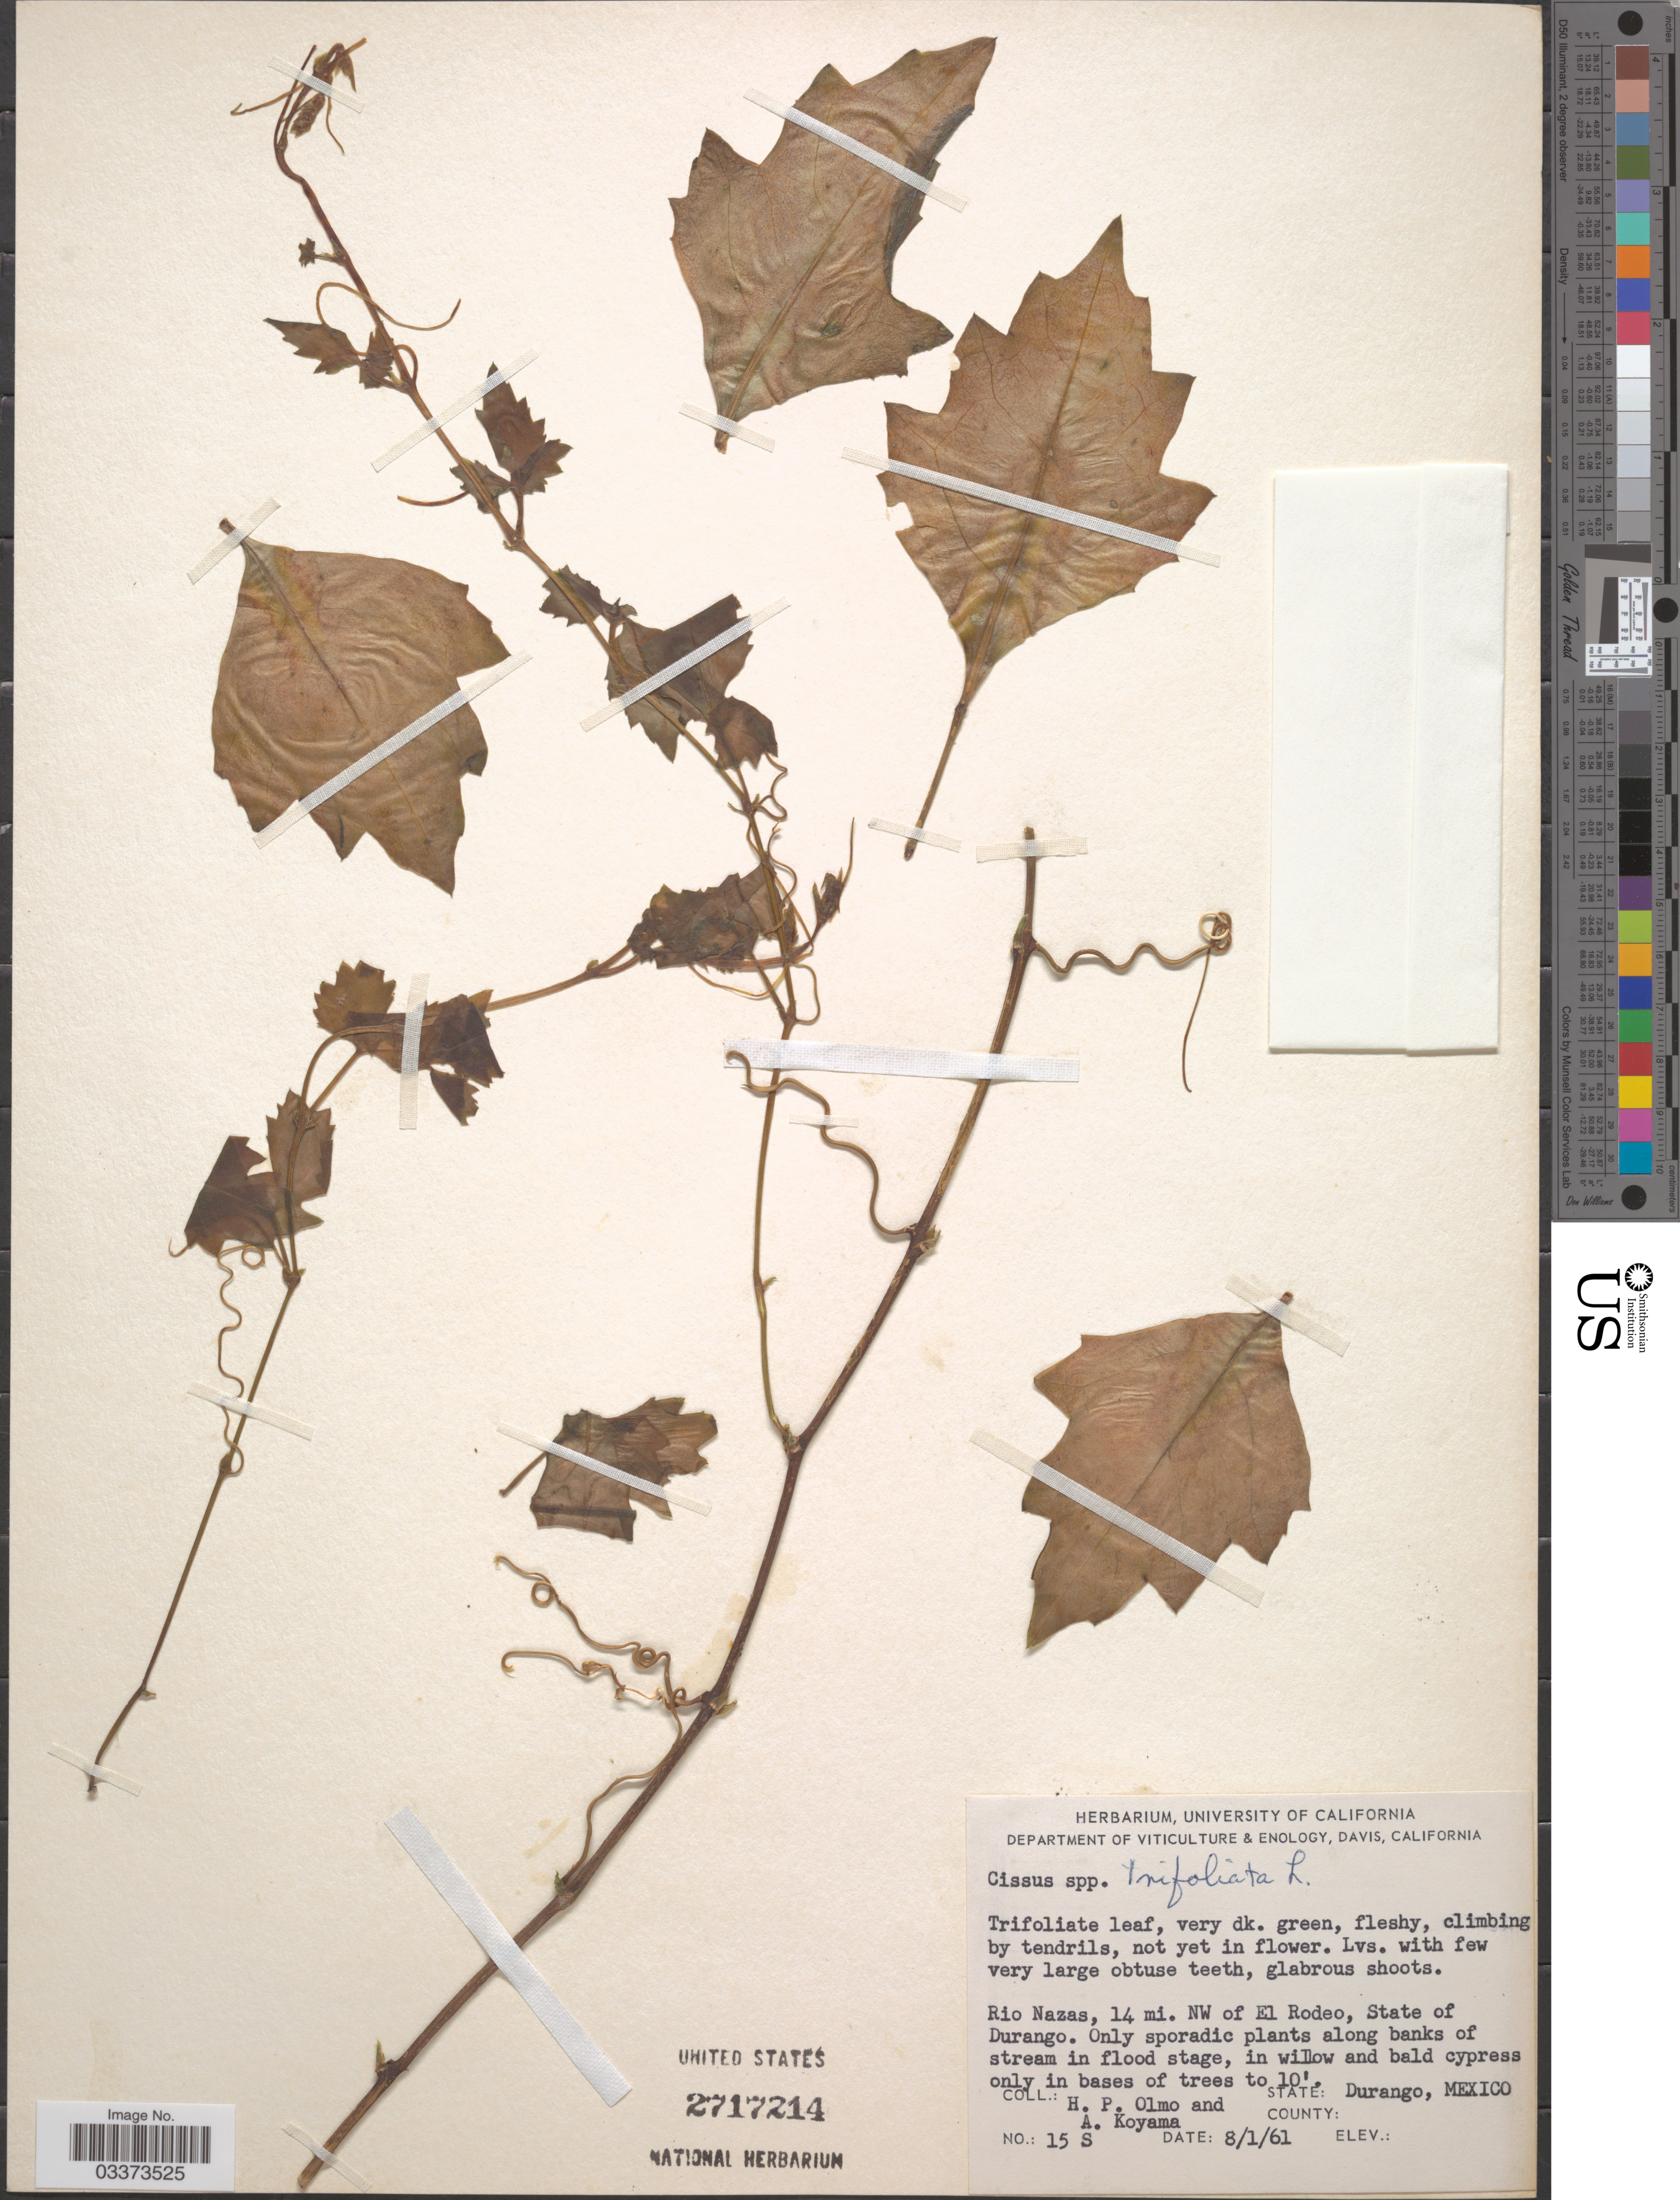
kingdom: Plantae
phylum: Tracheophyta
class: Magnoliopsida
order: Vitales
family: Vitaceae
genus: Cissus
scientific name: Cissus trifoliata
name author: (L.) L.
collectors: H. Olmo & A. Koyama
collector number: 15 S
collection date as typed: Transcribed d/m/y: 8/1/61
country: Mexico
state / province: Durango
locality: Rio Nazas, 14 mi. NW of El Rodeo.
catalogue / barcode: US 2717214